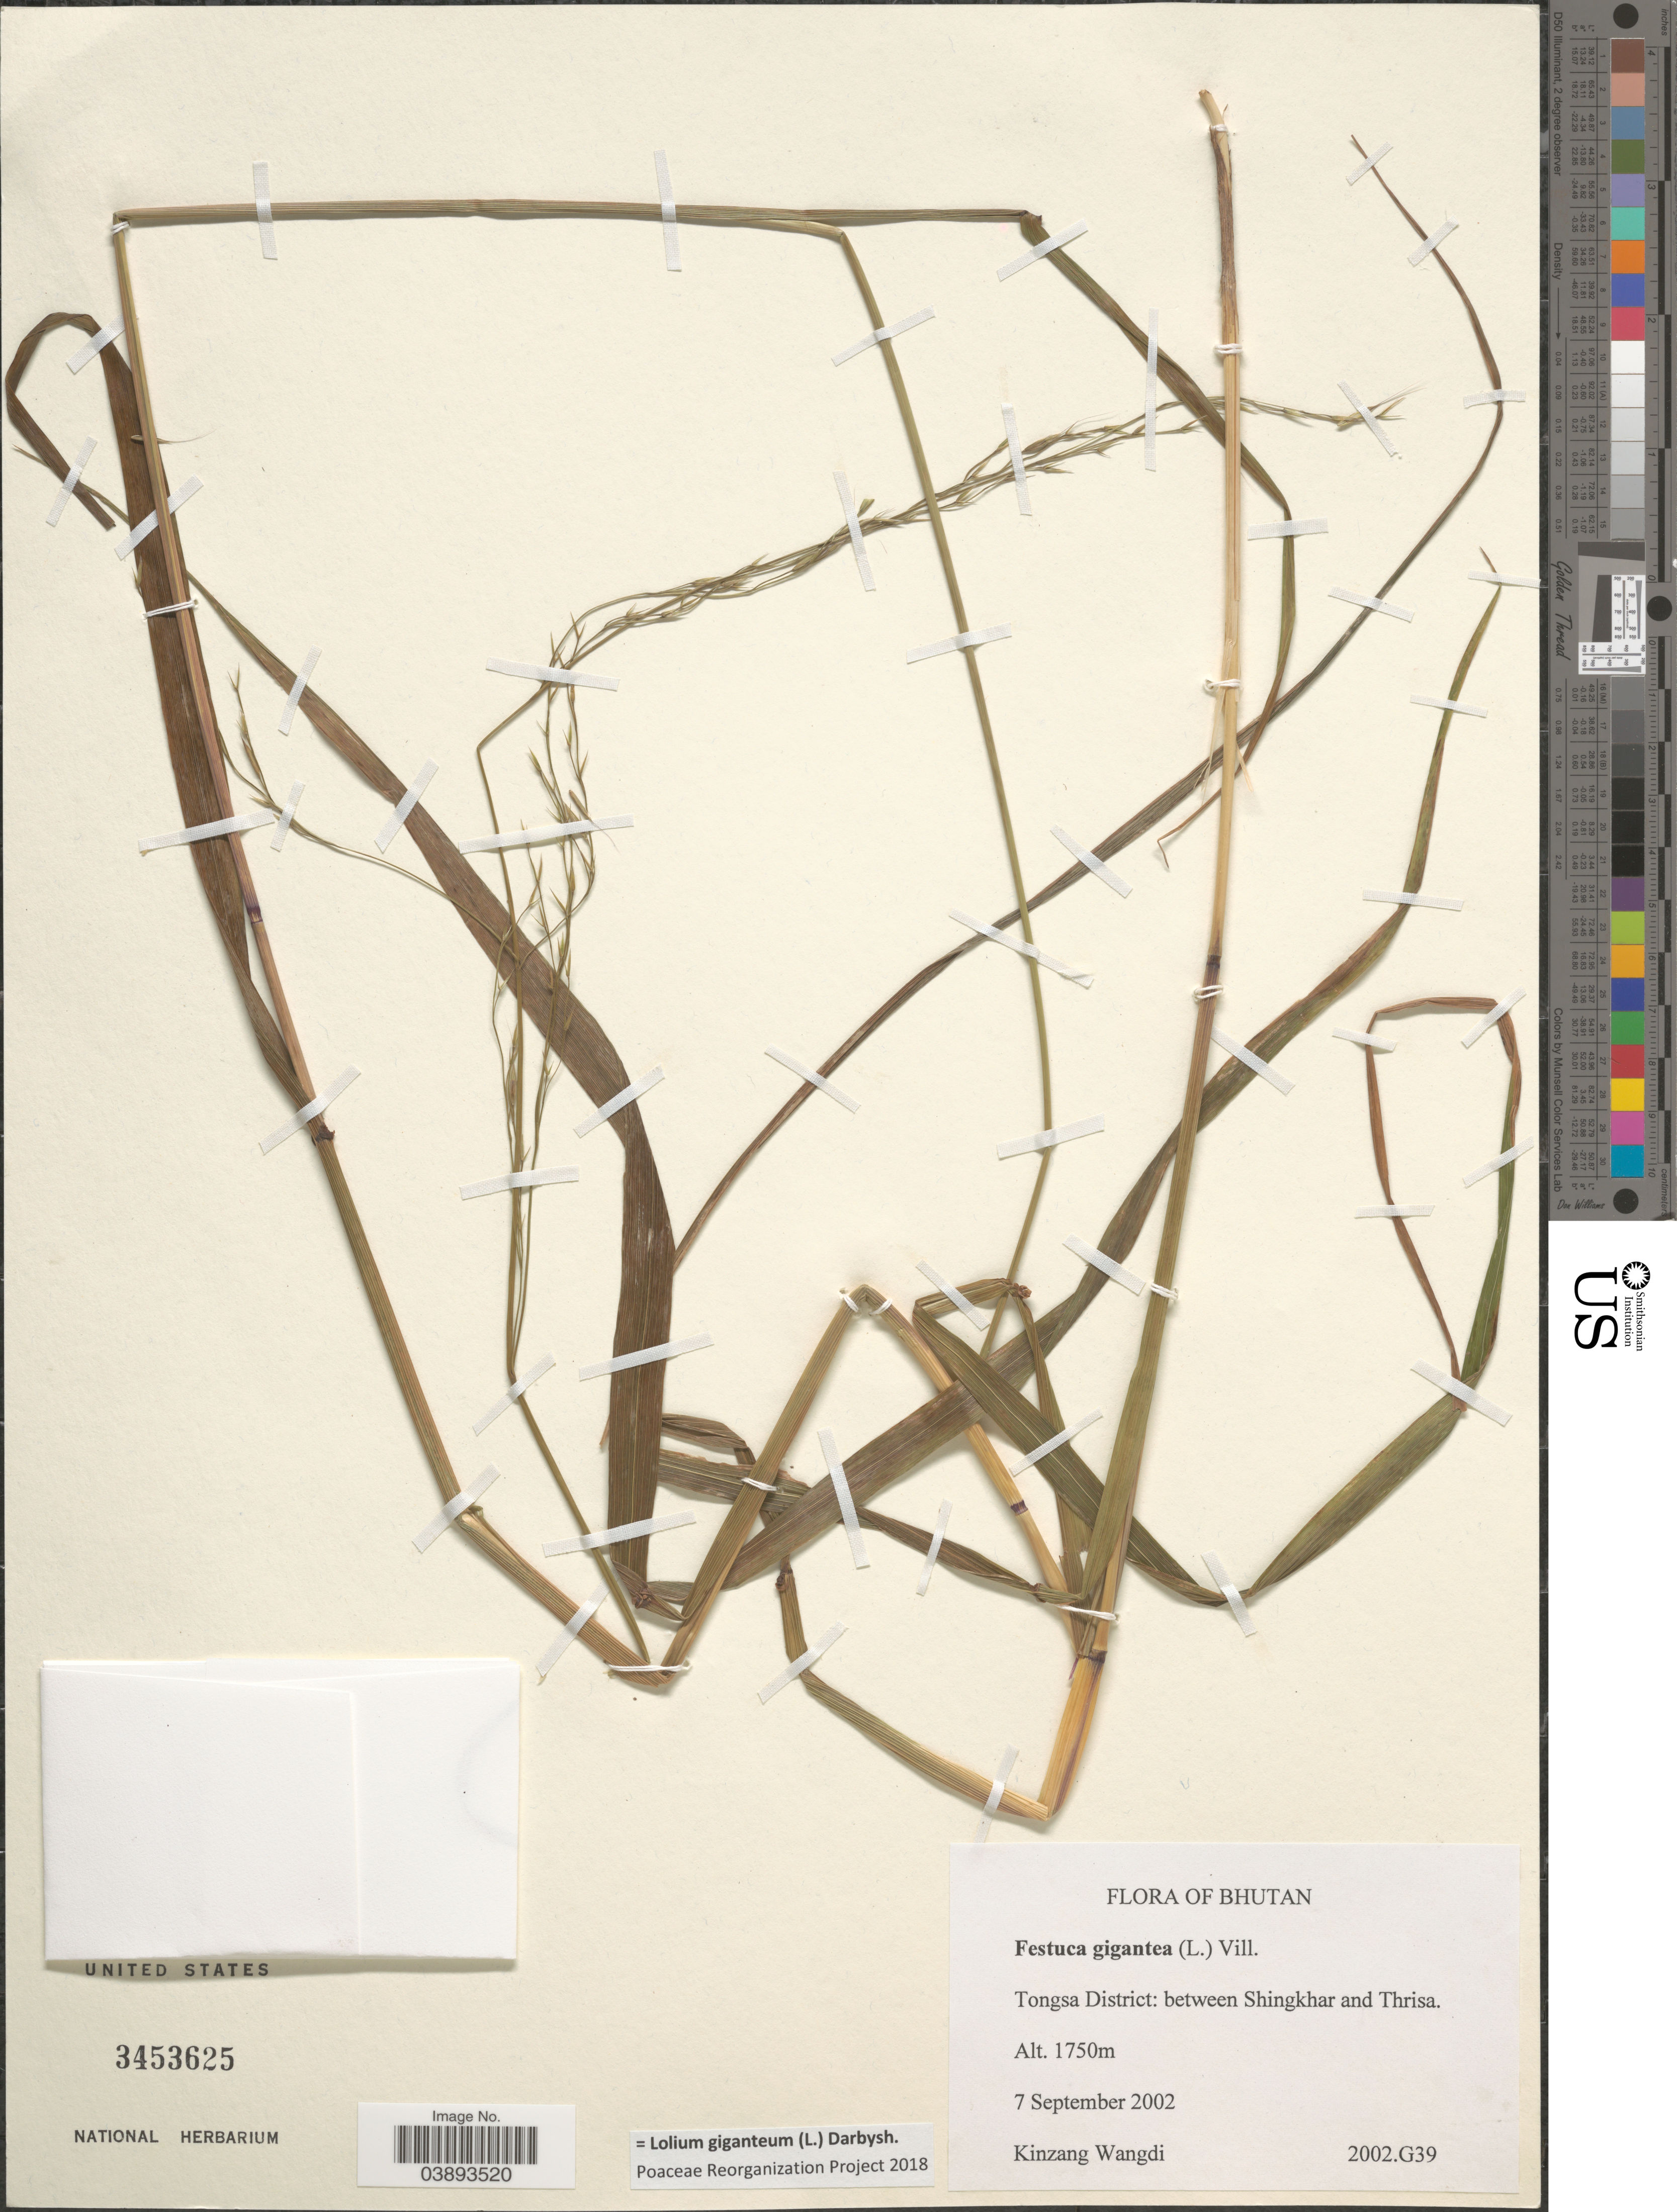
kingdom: Plantae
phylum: Tracheophyta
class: Liliopsida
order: Poales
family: Poaceae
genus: Lolium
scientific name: Lolium giganteum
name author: (L.) Darbysh.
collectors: K. Wangdi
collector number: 2002G39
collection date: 2002-09-07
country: Bhutan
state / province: Trongsa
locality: Tongsa District: between Shingkhar and Thrisa.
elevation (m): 1750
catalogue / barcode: US 3453625